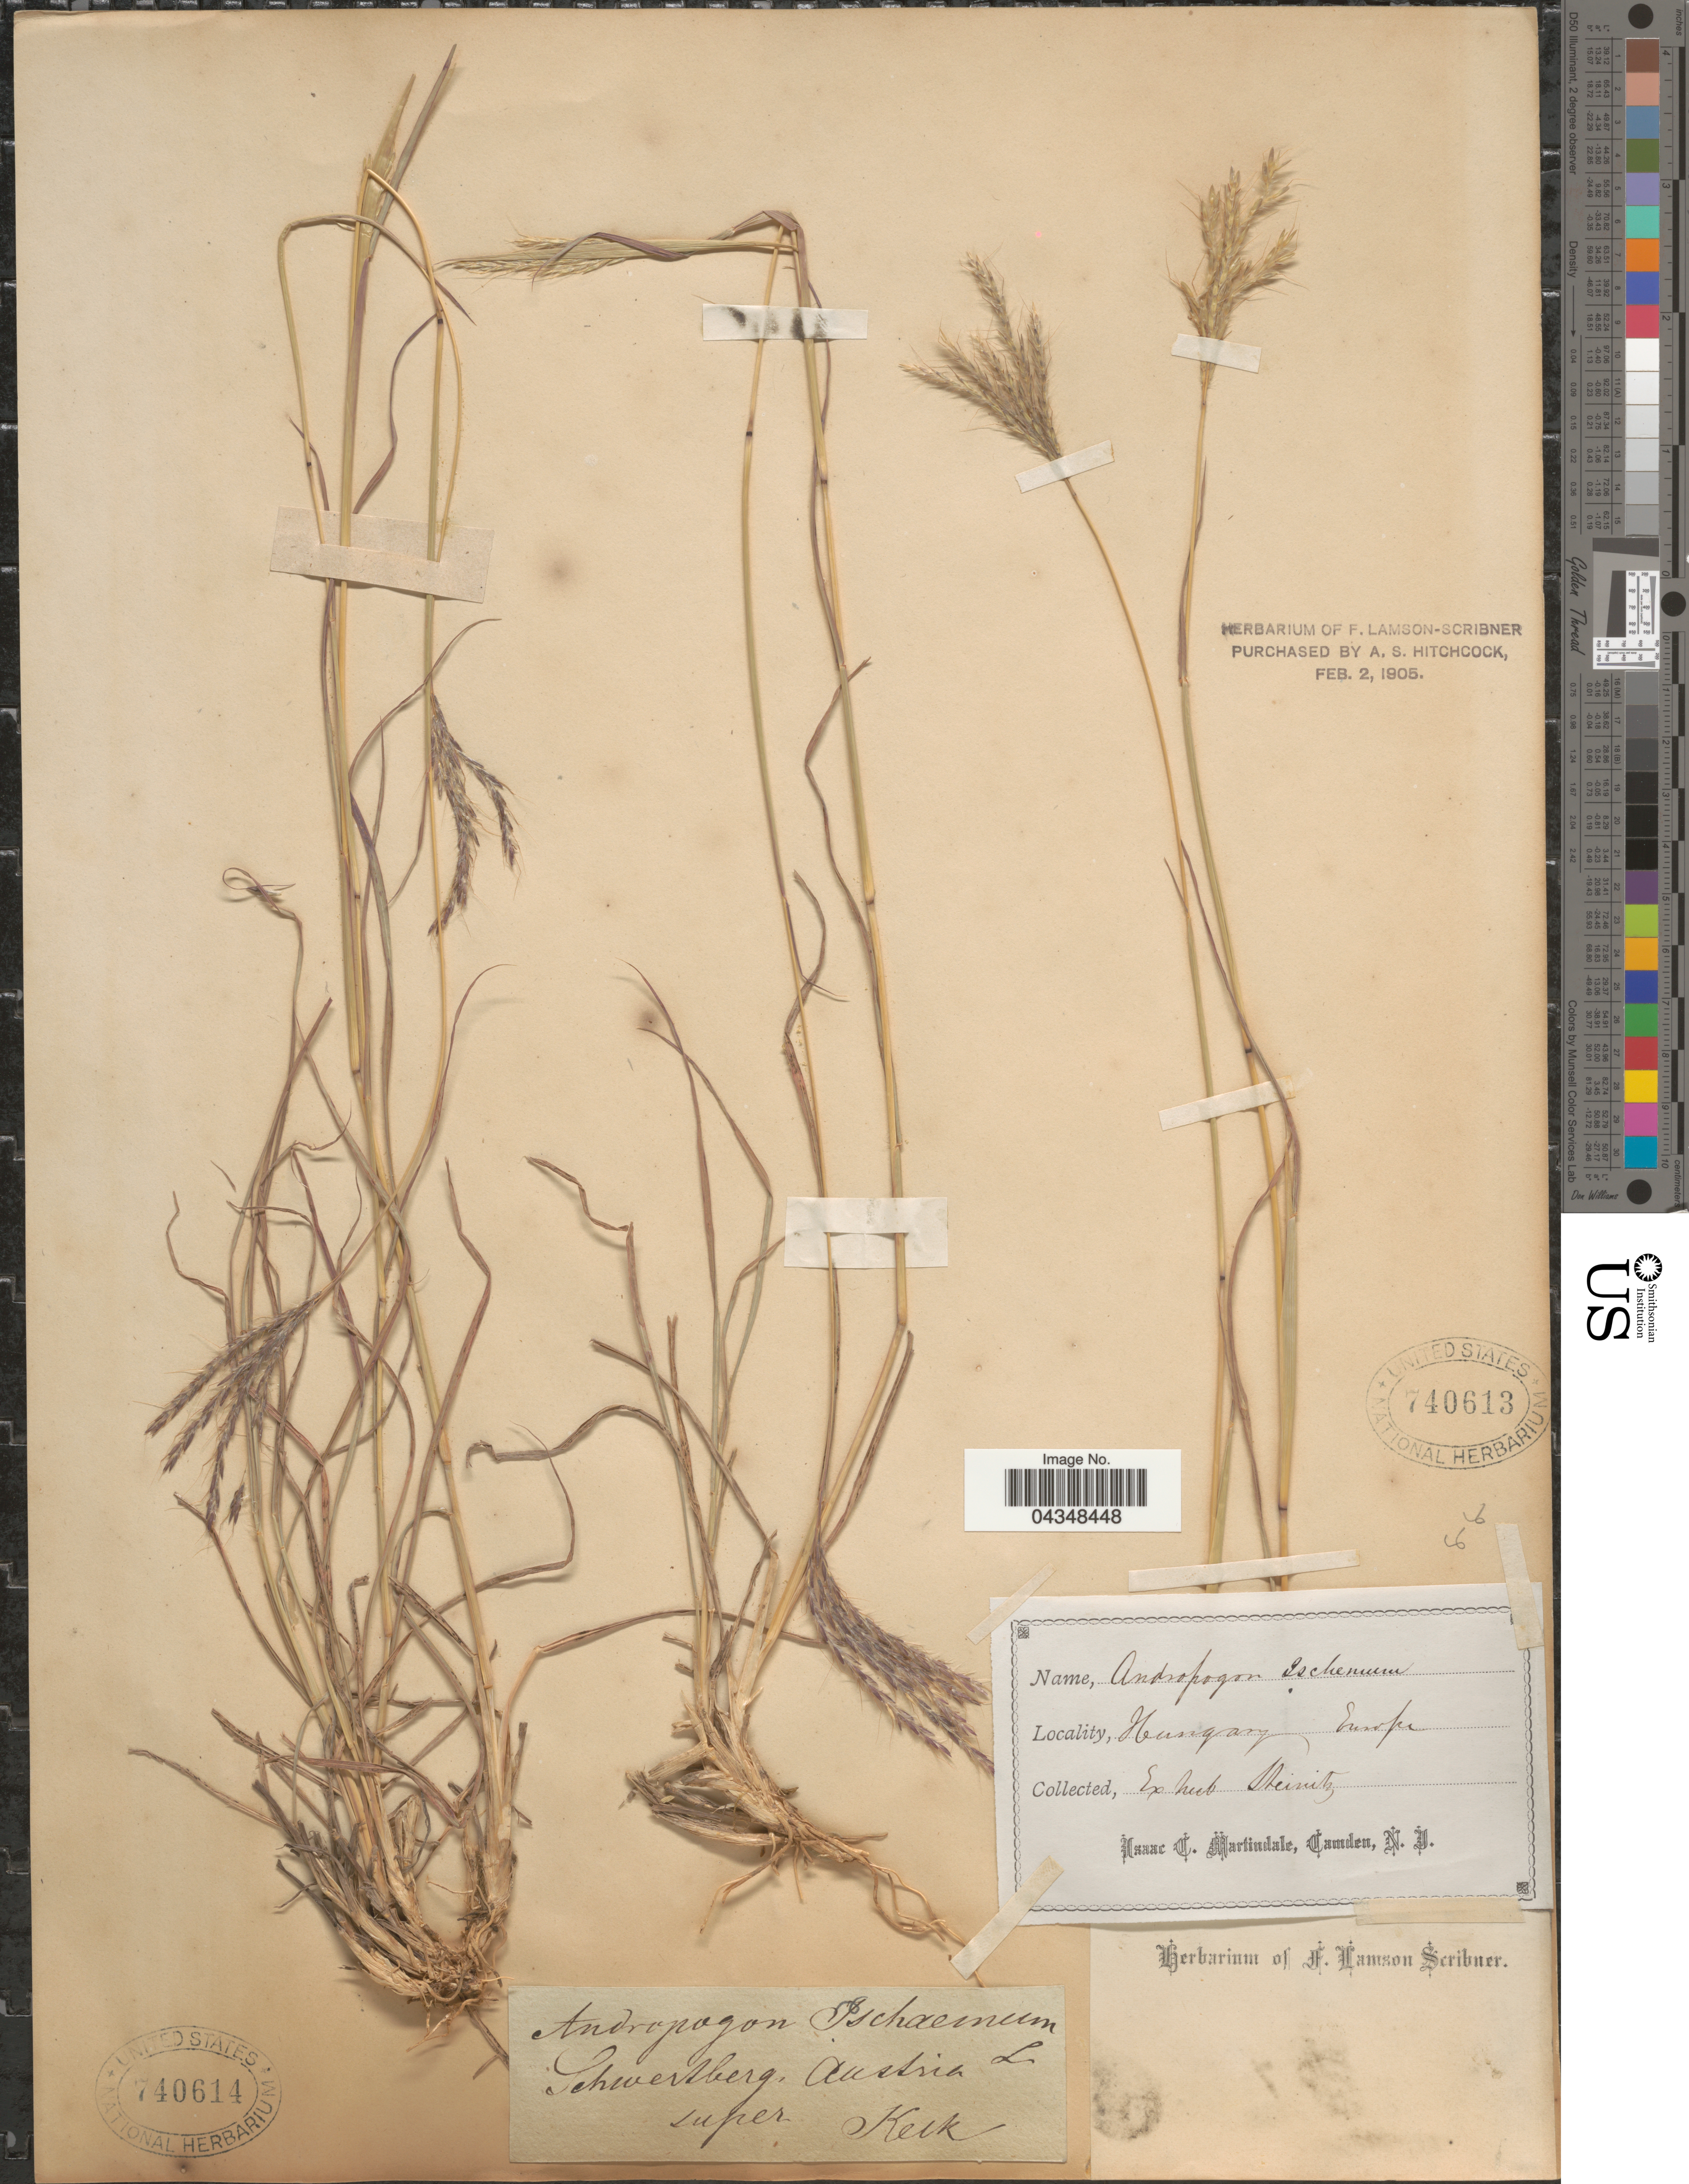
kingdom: Plantae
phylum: Tracheophyta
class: Liliopsida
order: Poales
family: Poaceae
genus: Bothriochloa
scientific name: Bothriochloa ischaemum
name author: (L.) Keng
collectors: Ex herb. Steinitz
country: Hungary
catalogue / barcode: US 740613-2